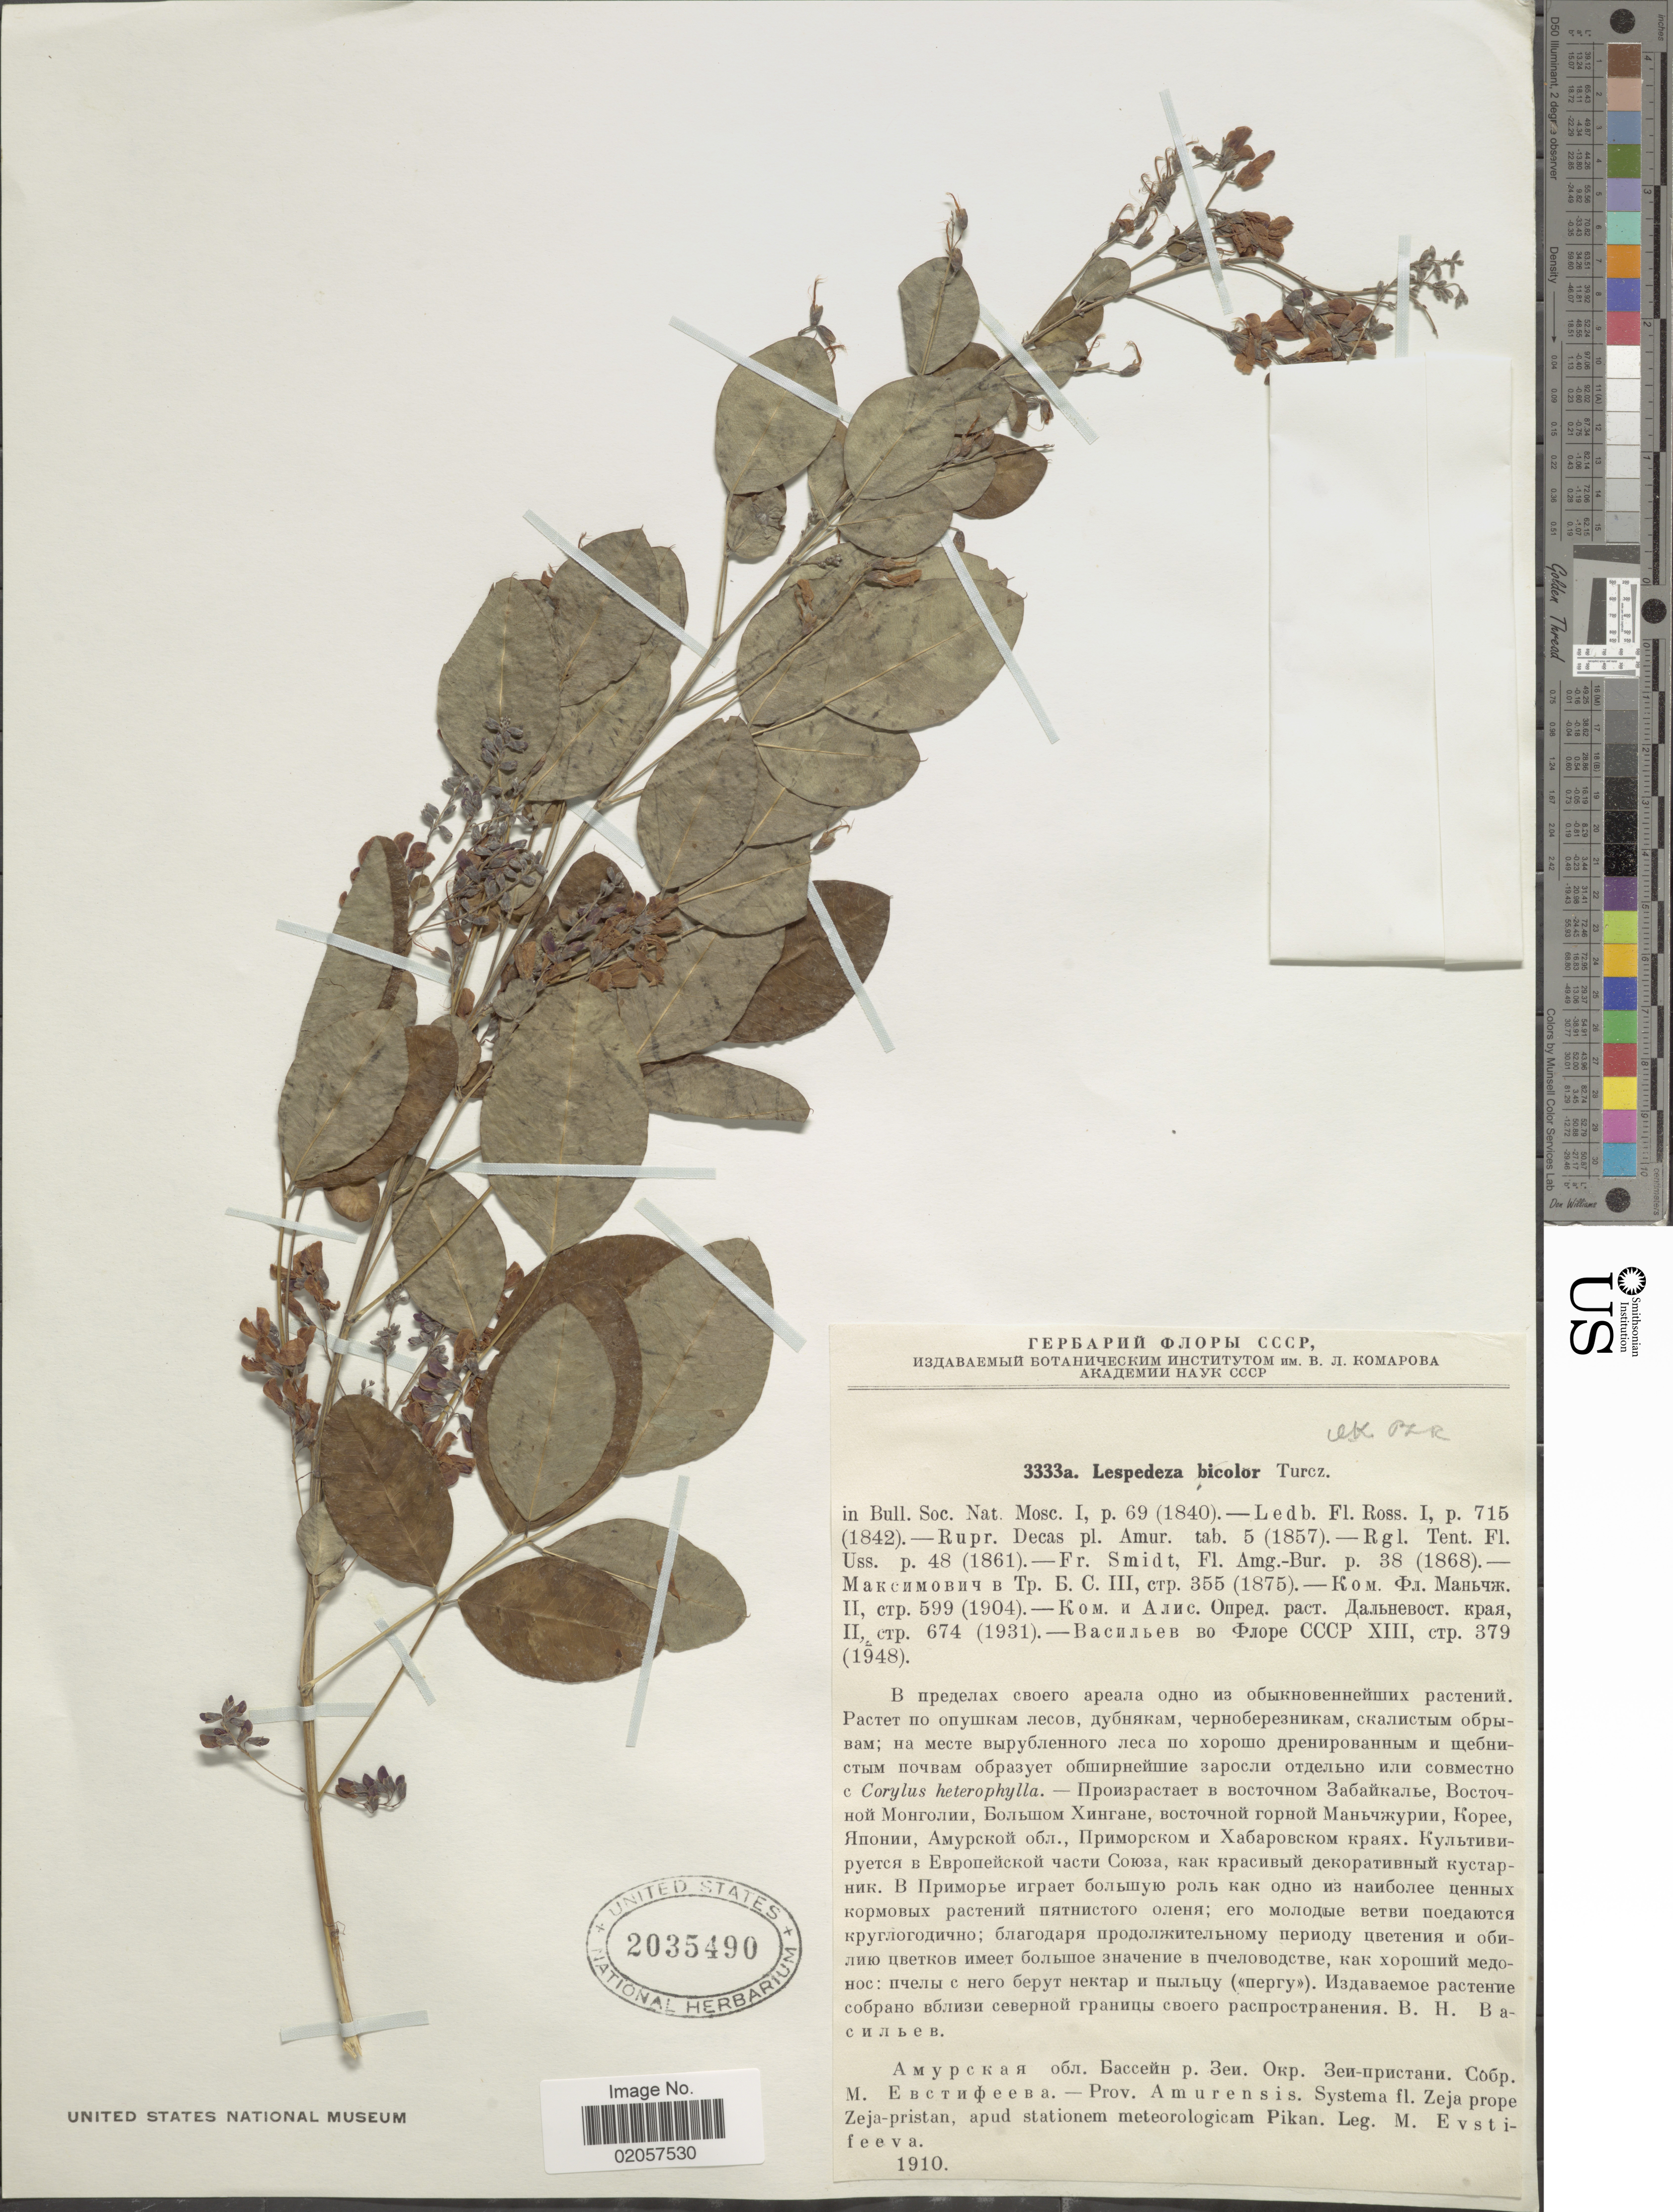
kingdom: Plantae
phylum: Tracheophyta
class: Magnoliopsida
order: Fabales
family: Fabaceae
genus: Lespedeza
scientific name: Lespedeza bicolor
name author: Turcz.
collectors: M. Evstifeeva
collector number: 3333a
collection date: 1910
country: Russian Federation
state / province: Amur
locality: Prov. Amurensis. Sustema fl. Zeja prope Zeja-pristan, apud stationem meteorologicam Pikan.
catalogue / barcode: US 2035490